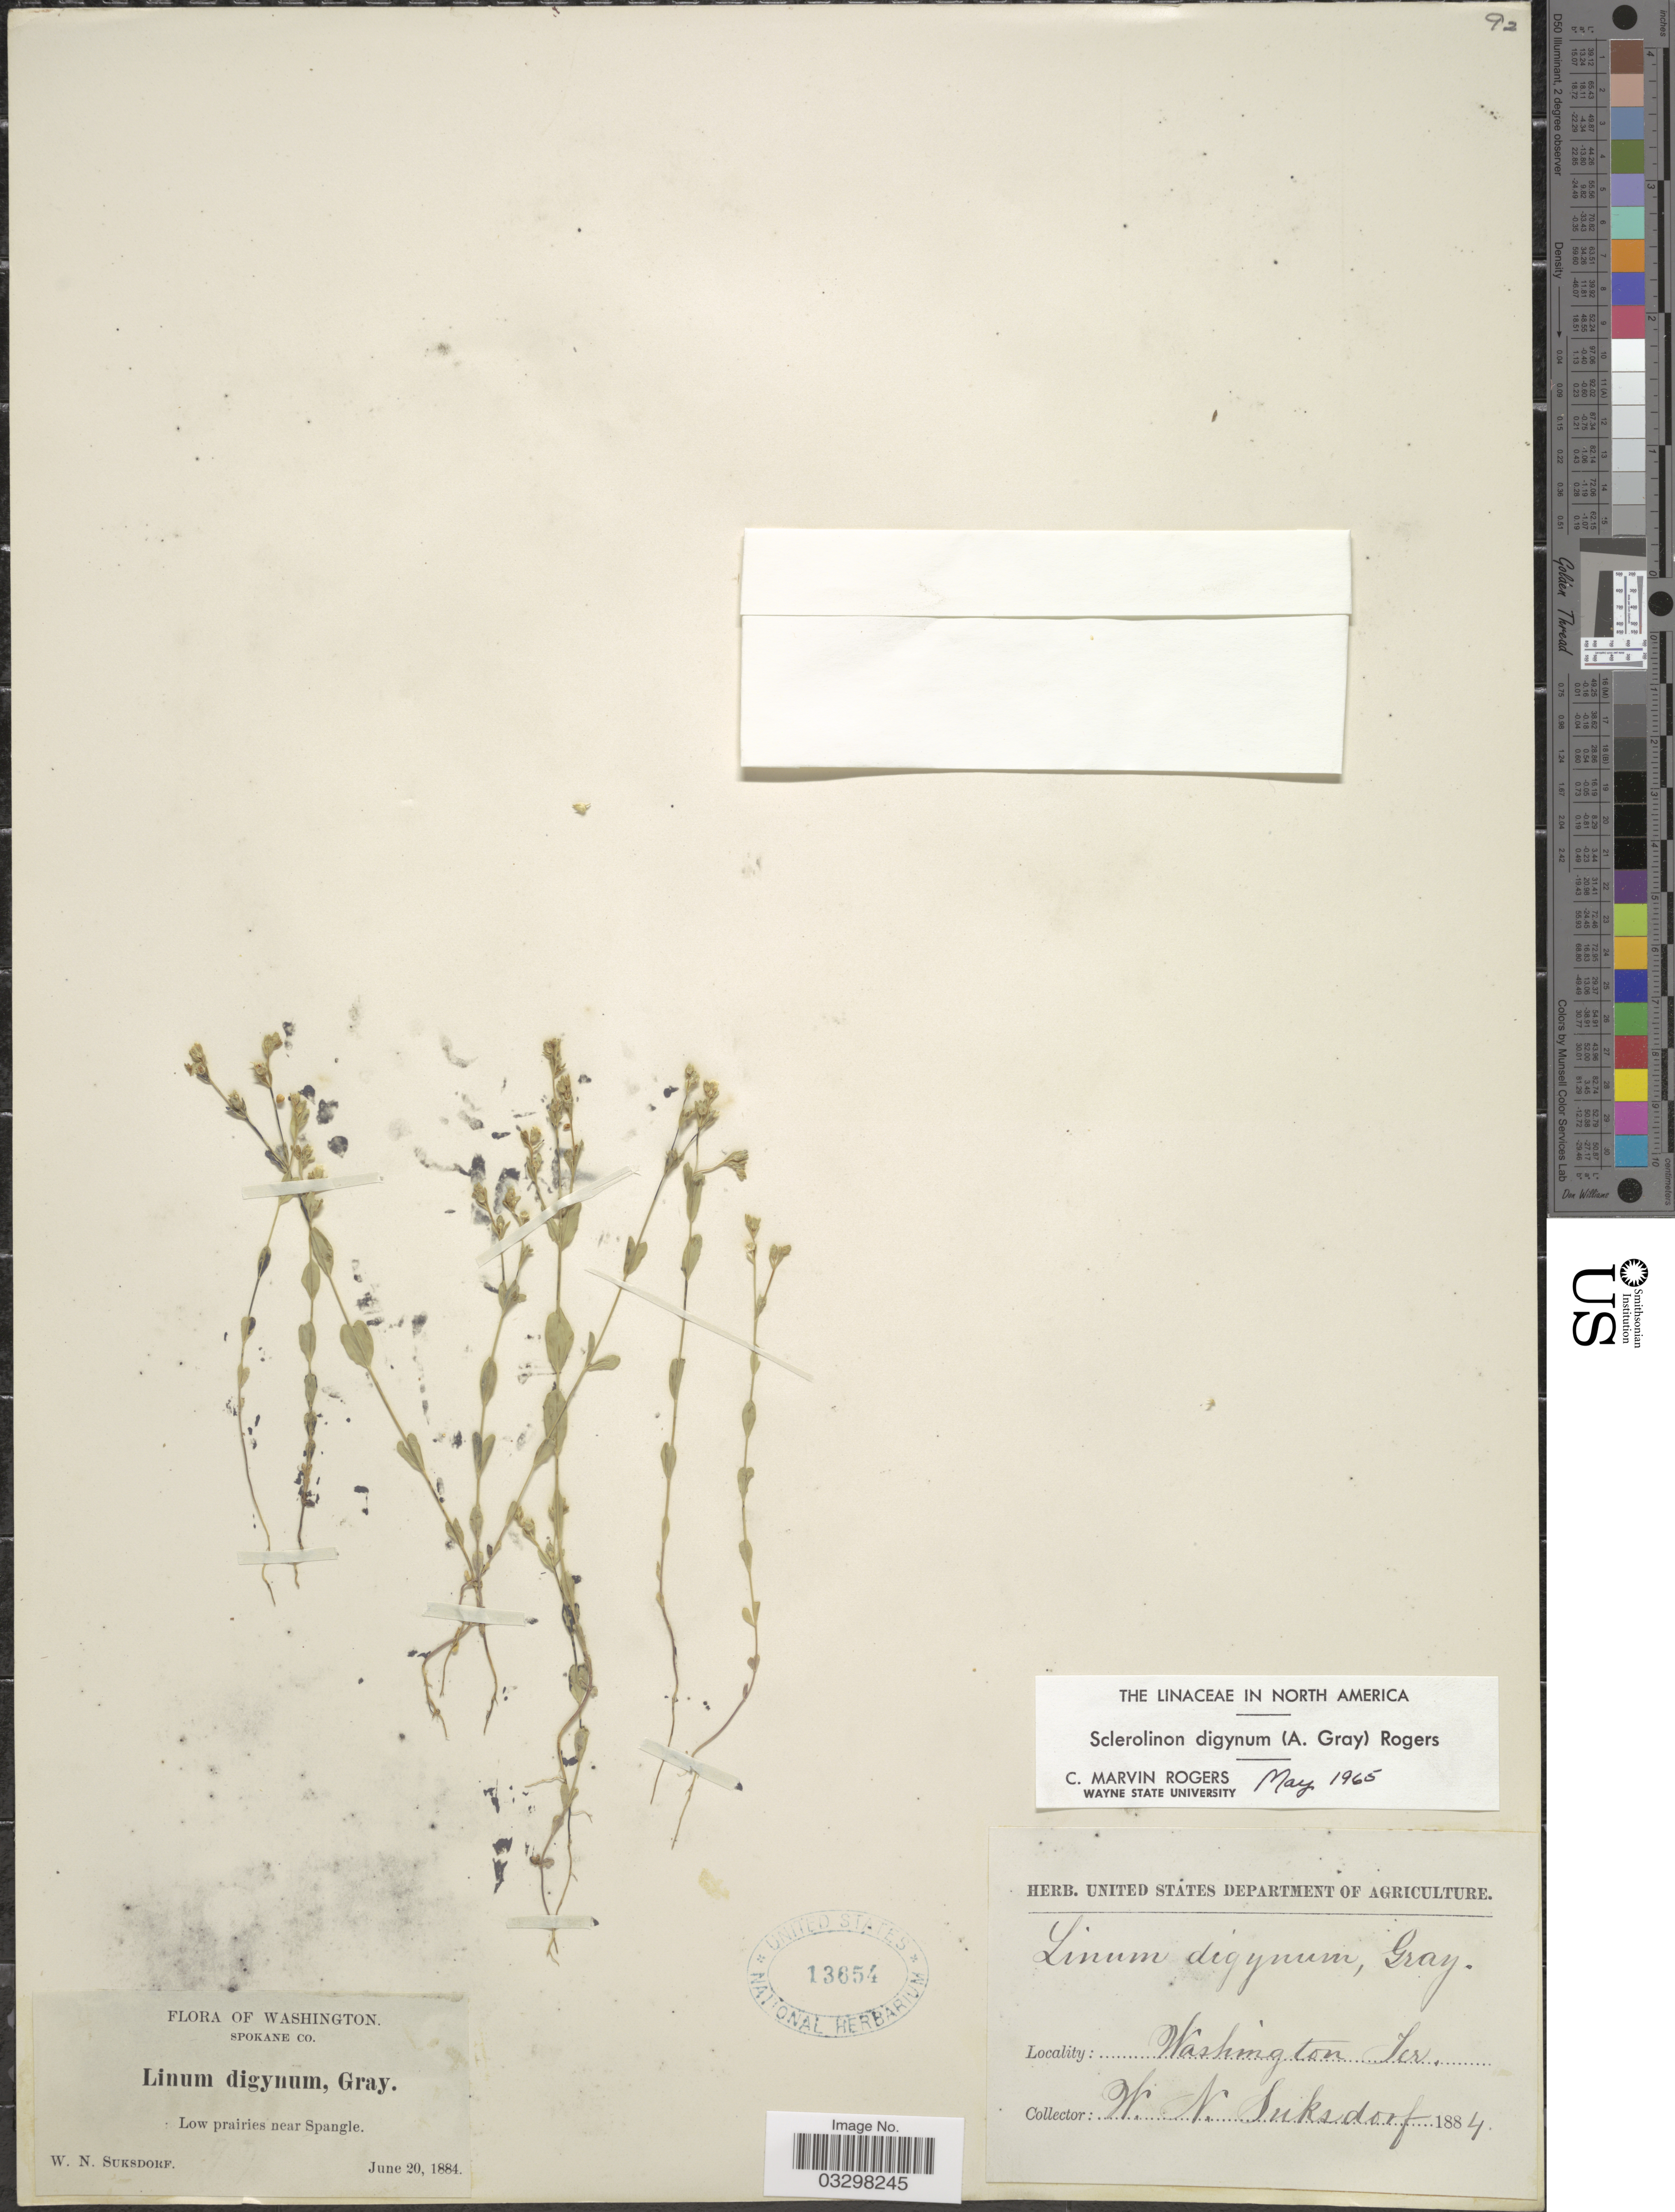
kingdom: Plantae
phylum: Tracheophyta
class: Magnoliopsida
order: Malpighiales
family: Linaceae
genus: Linum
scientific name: Linum digynum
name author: A. Gray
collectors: W. N. Suksdorf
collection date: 1884-06-20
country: United States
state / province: Washington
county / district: Spokane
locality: Spokane Co. Low priaries near Spangle.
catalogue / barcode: US 13654